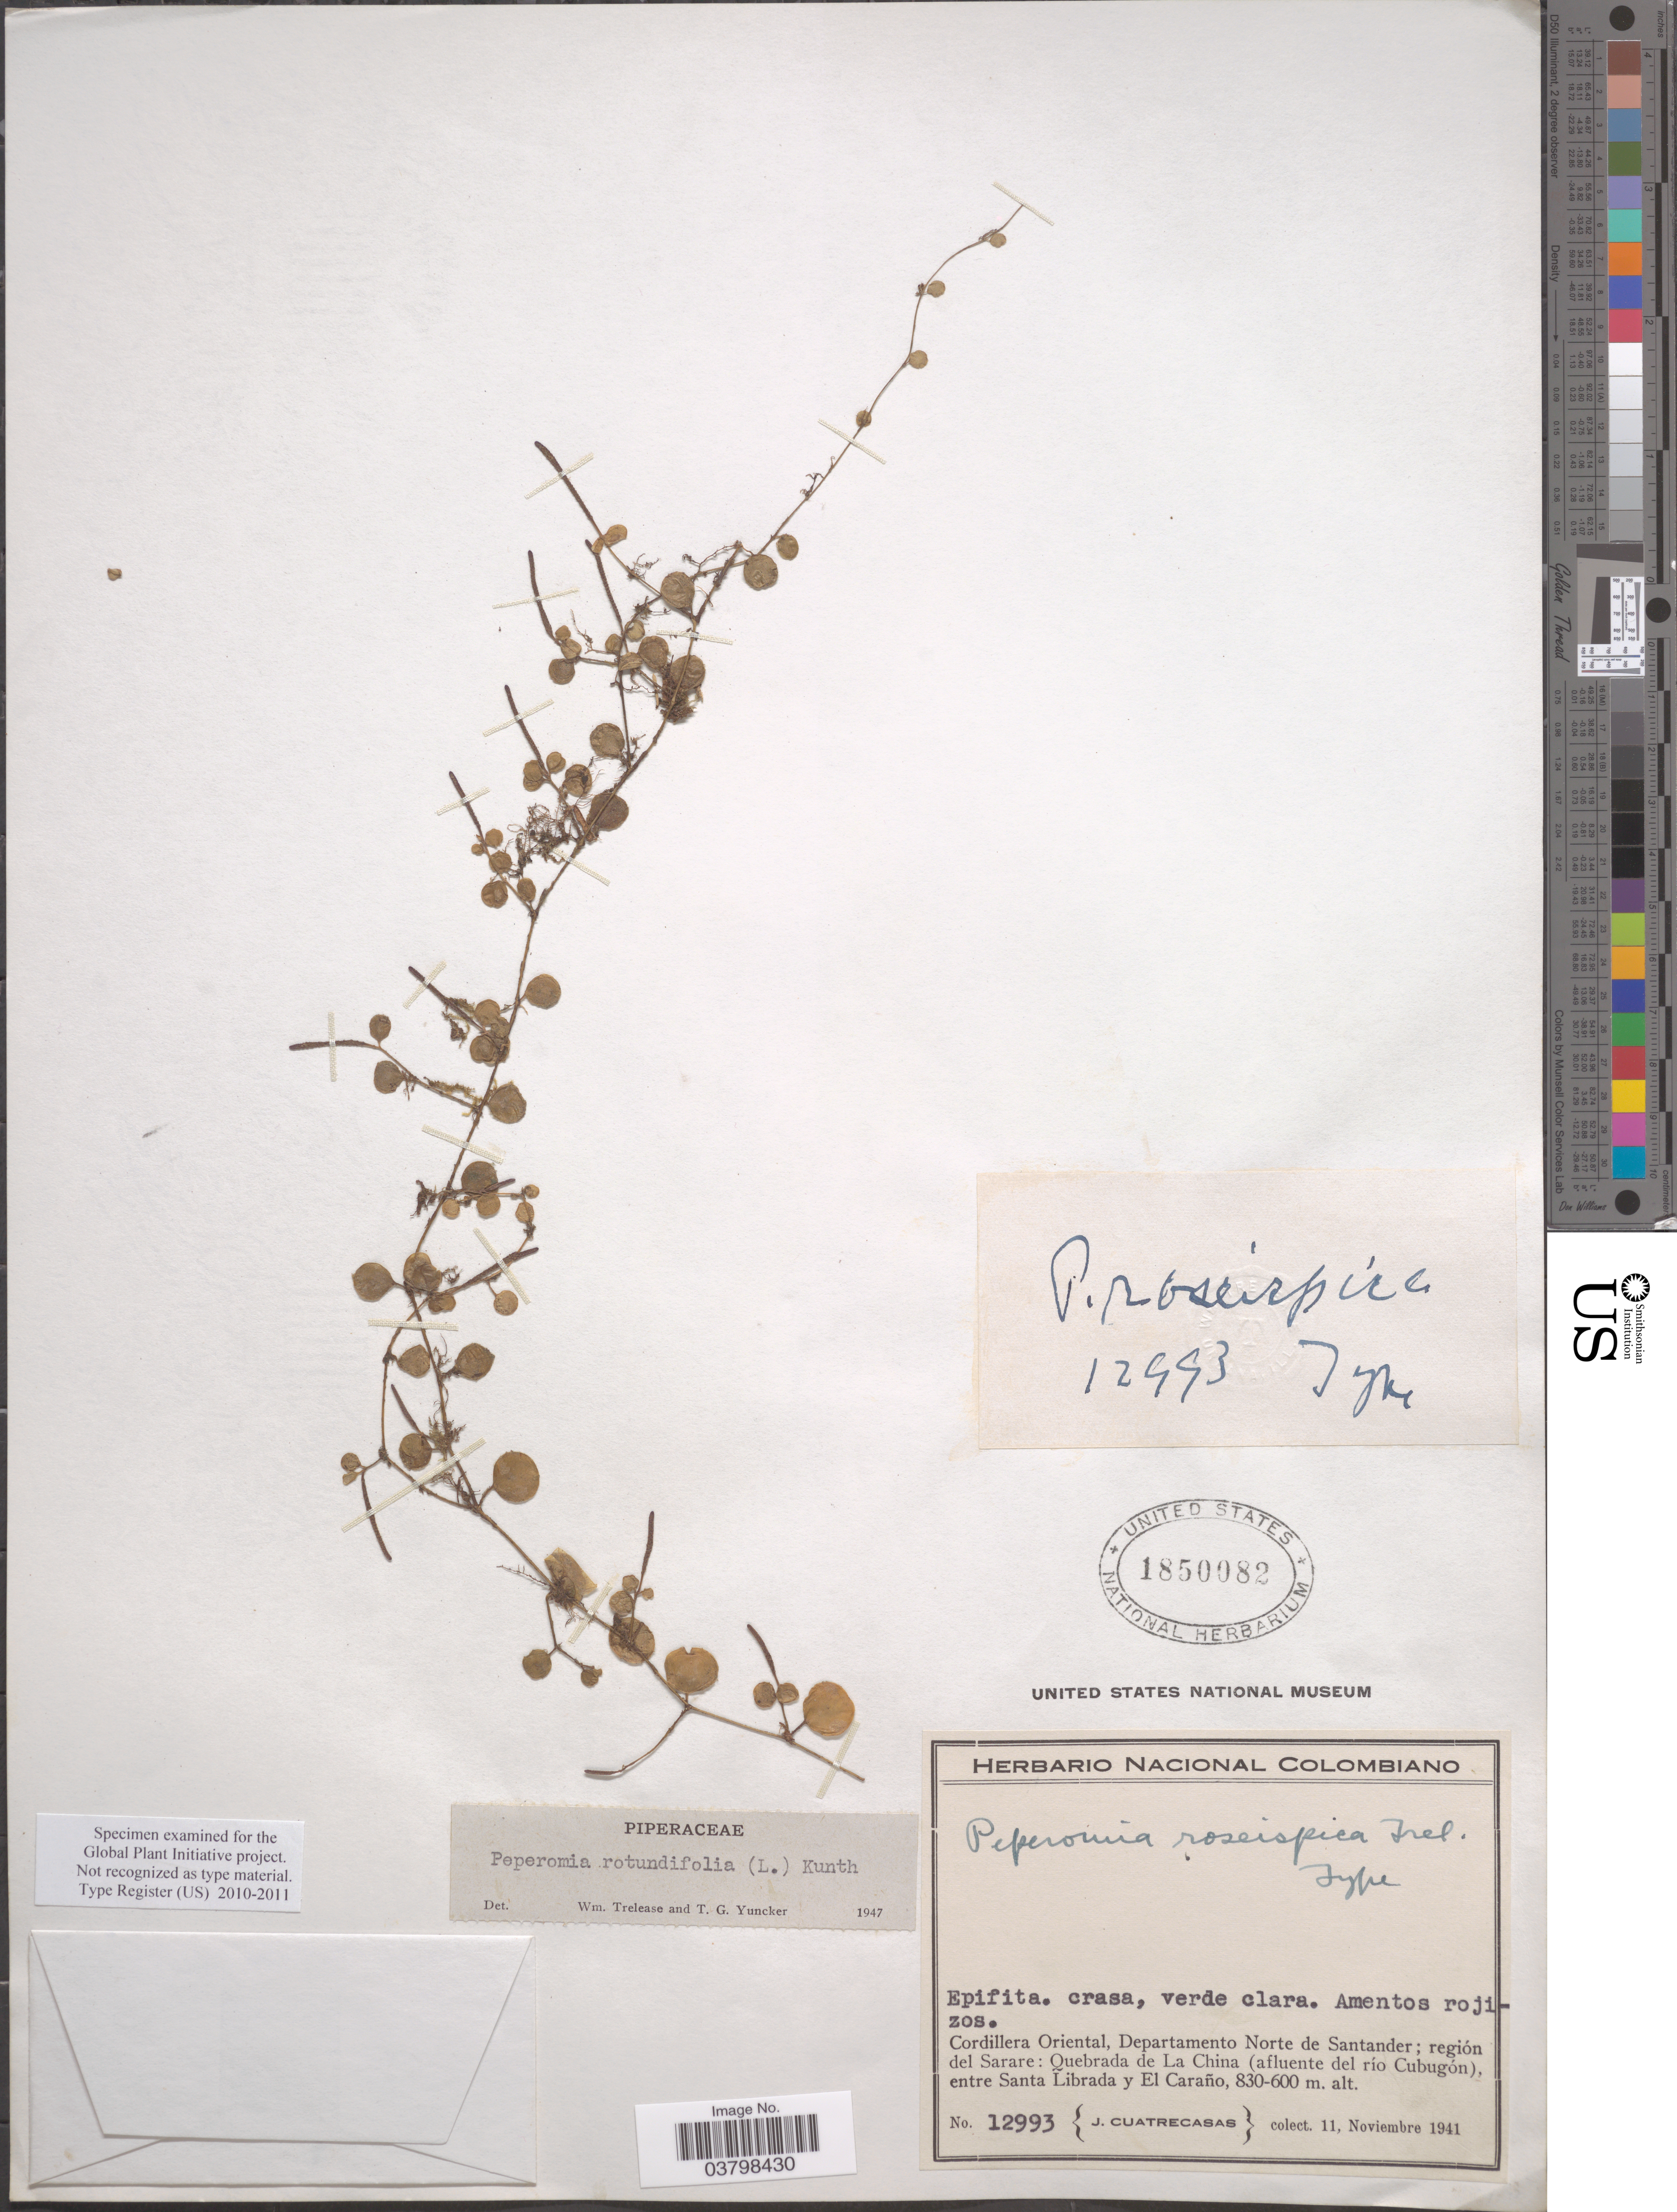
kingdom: Plantae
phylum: Tracheophyta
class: Magnoliopsida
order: Piperales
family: Piperaceae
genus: Peperomia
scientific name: Peperomia rotundifolia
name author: (L.) Kunth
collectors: J. Cuatrecasas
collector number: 12993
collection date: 1941-11-11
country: Colombia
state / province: Norte de Santander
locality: Cordillera Oriental, Departamento Norte de Santander; región del Sarare: Quebrada de La China (afluente del río Cubugón), entre Santa Librada y El Caraño.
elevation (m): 600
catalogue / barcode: US 1850082